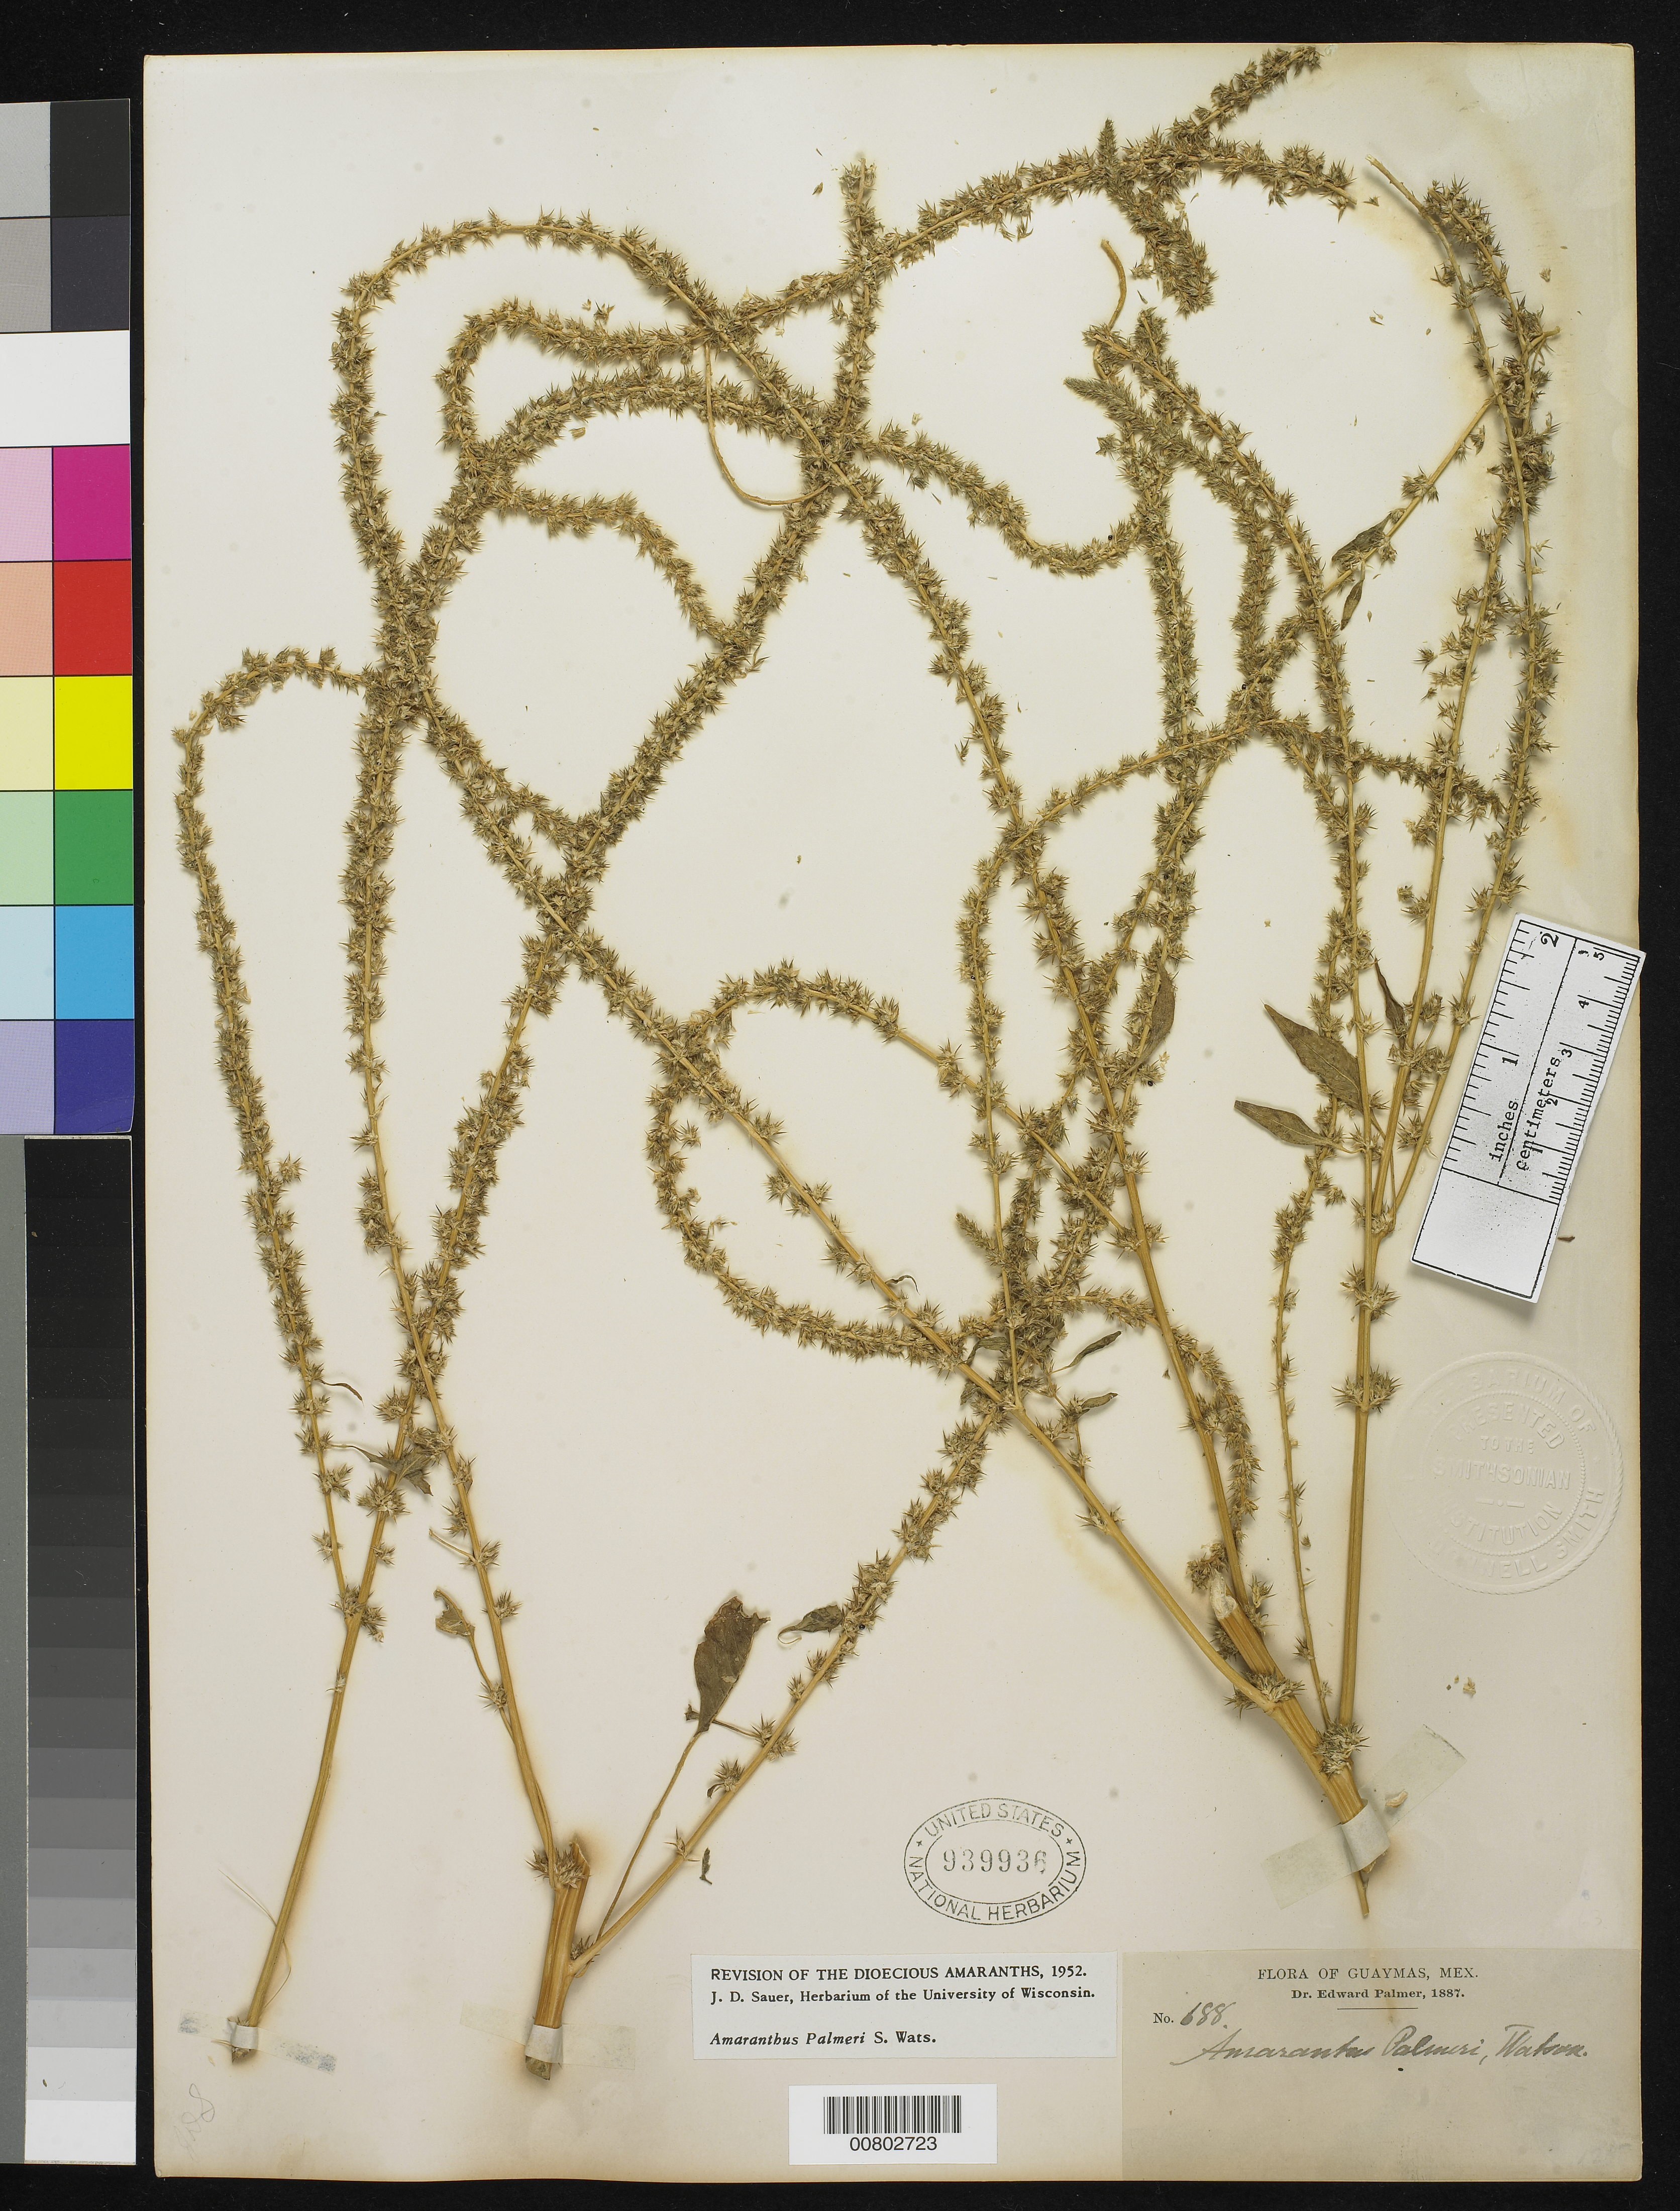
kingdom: Plantae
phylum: Tracheophyta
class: Magnoliopsida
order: Caryophyllales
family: Amaranthaceae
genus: Amaranthus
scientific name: Amaranthus palmeri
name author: S. Watson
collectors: E. Palmer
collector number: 688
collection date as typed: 1887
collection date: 1887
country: Mexico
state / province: Sonora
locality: Guaymas, Sonora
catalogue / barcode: US 939936